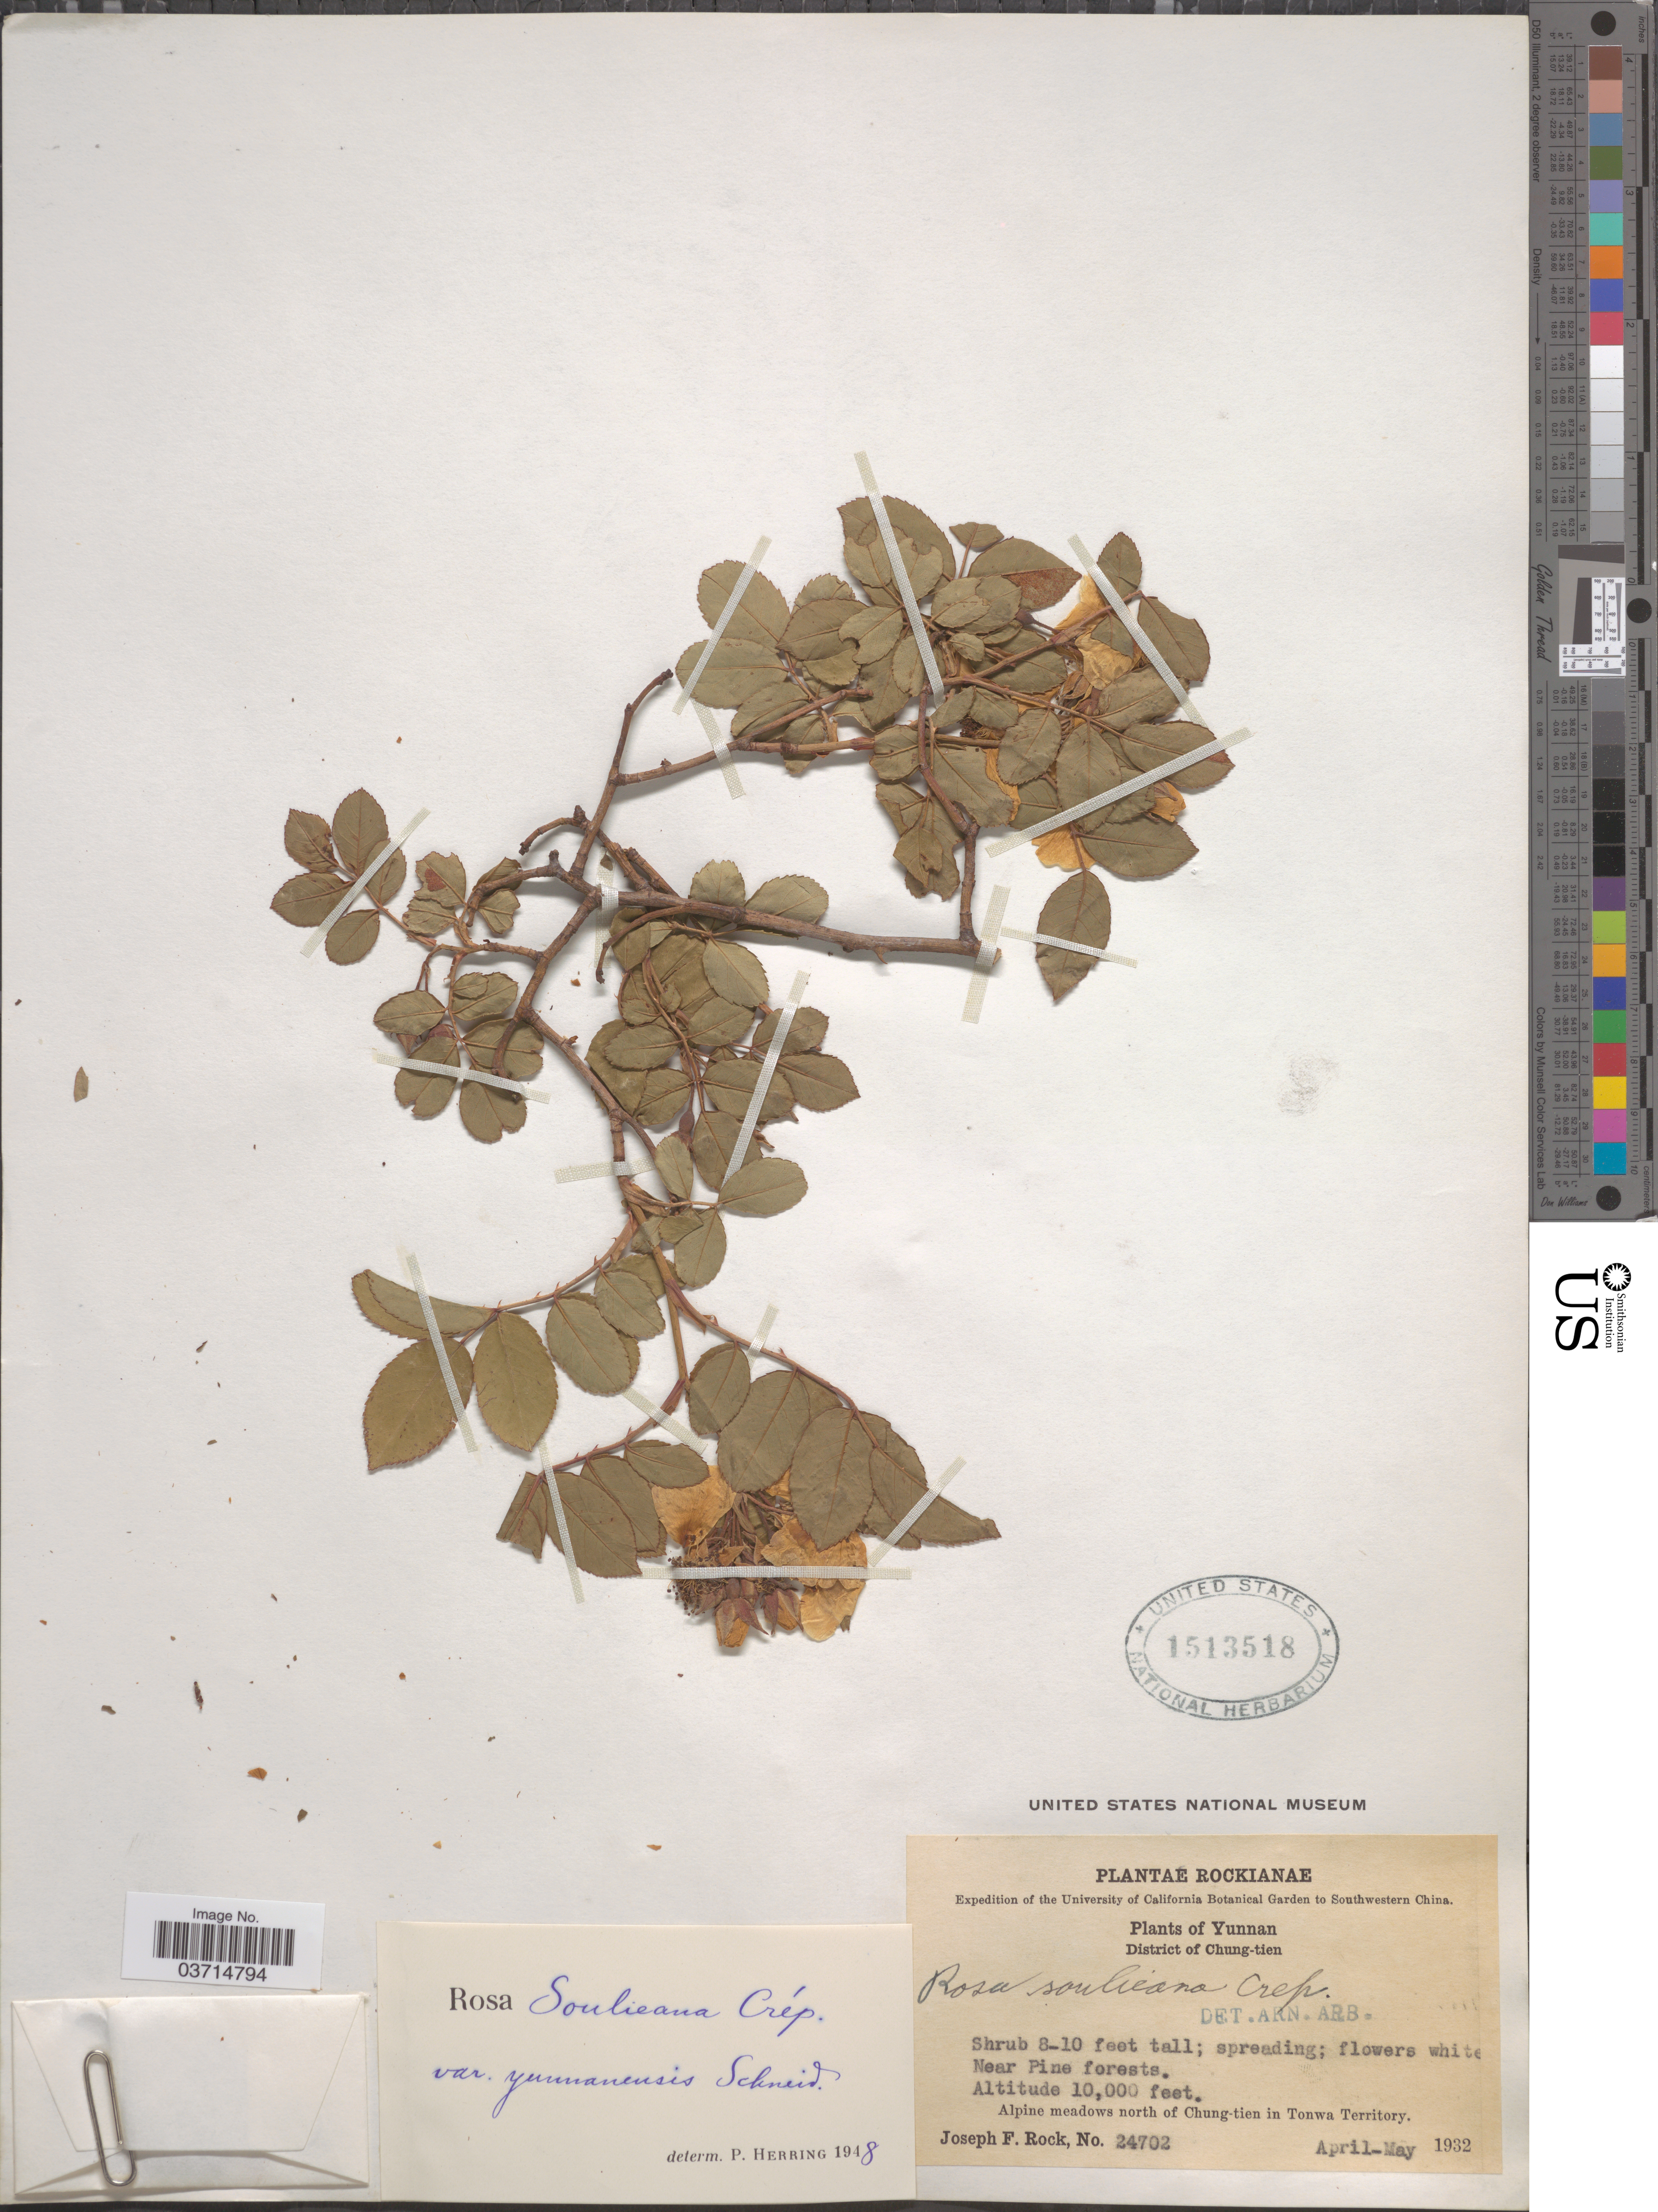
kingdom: Plantae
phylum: Tracheophyta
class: Magnoliopsida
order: Rosales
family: Rosaceae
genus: Rosa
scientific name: Rosa soulieana var. yunnanensis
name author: C.K. Schneid.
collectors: J. F. Rock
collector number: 24702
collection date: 1932-04/1932-05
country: China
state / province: Yunnan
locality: District of Chung-tien. Alpine meadows north of Chung-tien in Tonwa Territory.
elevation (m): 3048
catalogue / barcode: US 1513518